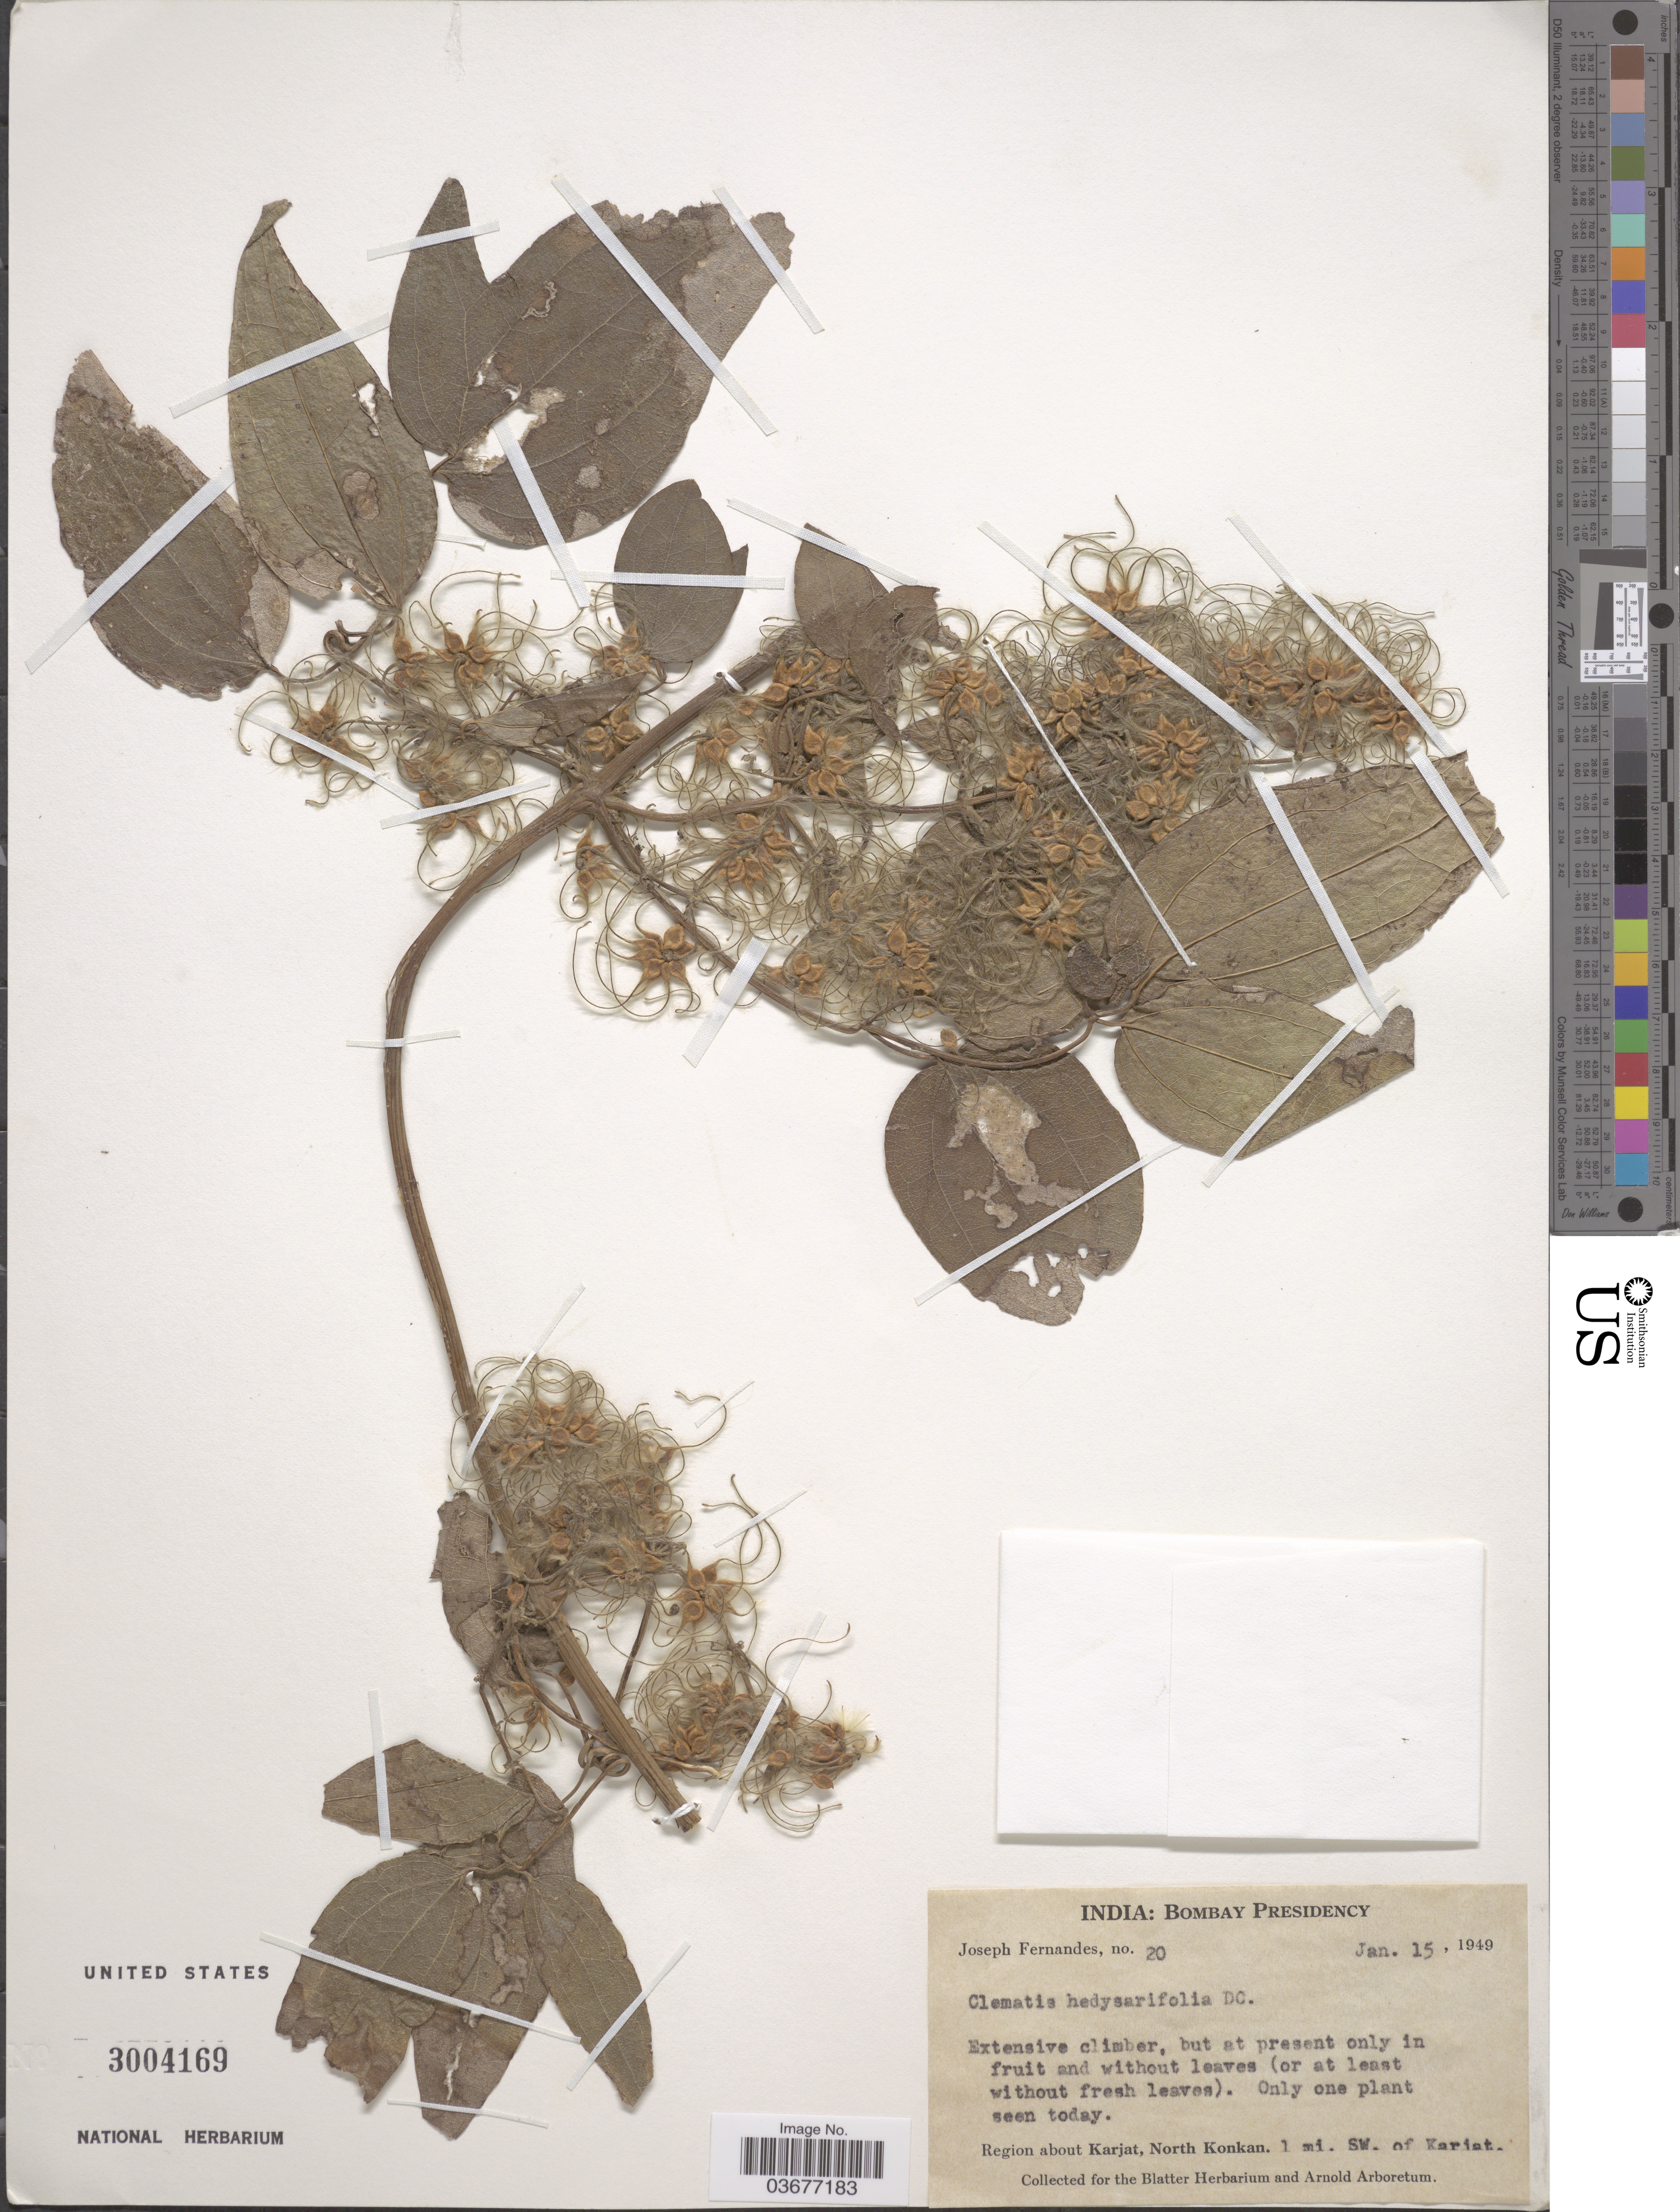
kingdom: Plantae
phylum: Tracheophyta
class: Magnoliopsida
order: Ranunculales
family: Ranunculaceae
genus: Clematis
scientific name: Clematis hedysarifolia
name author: DC.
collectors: J. Fernandes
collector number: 20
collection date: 1949-01-15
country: India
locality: Bombay Presidency. Region about Karjat, North Konkan. 1 mi. SW. of Kariat.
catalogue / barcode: US 3004169